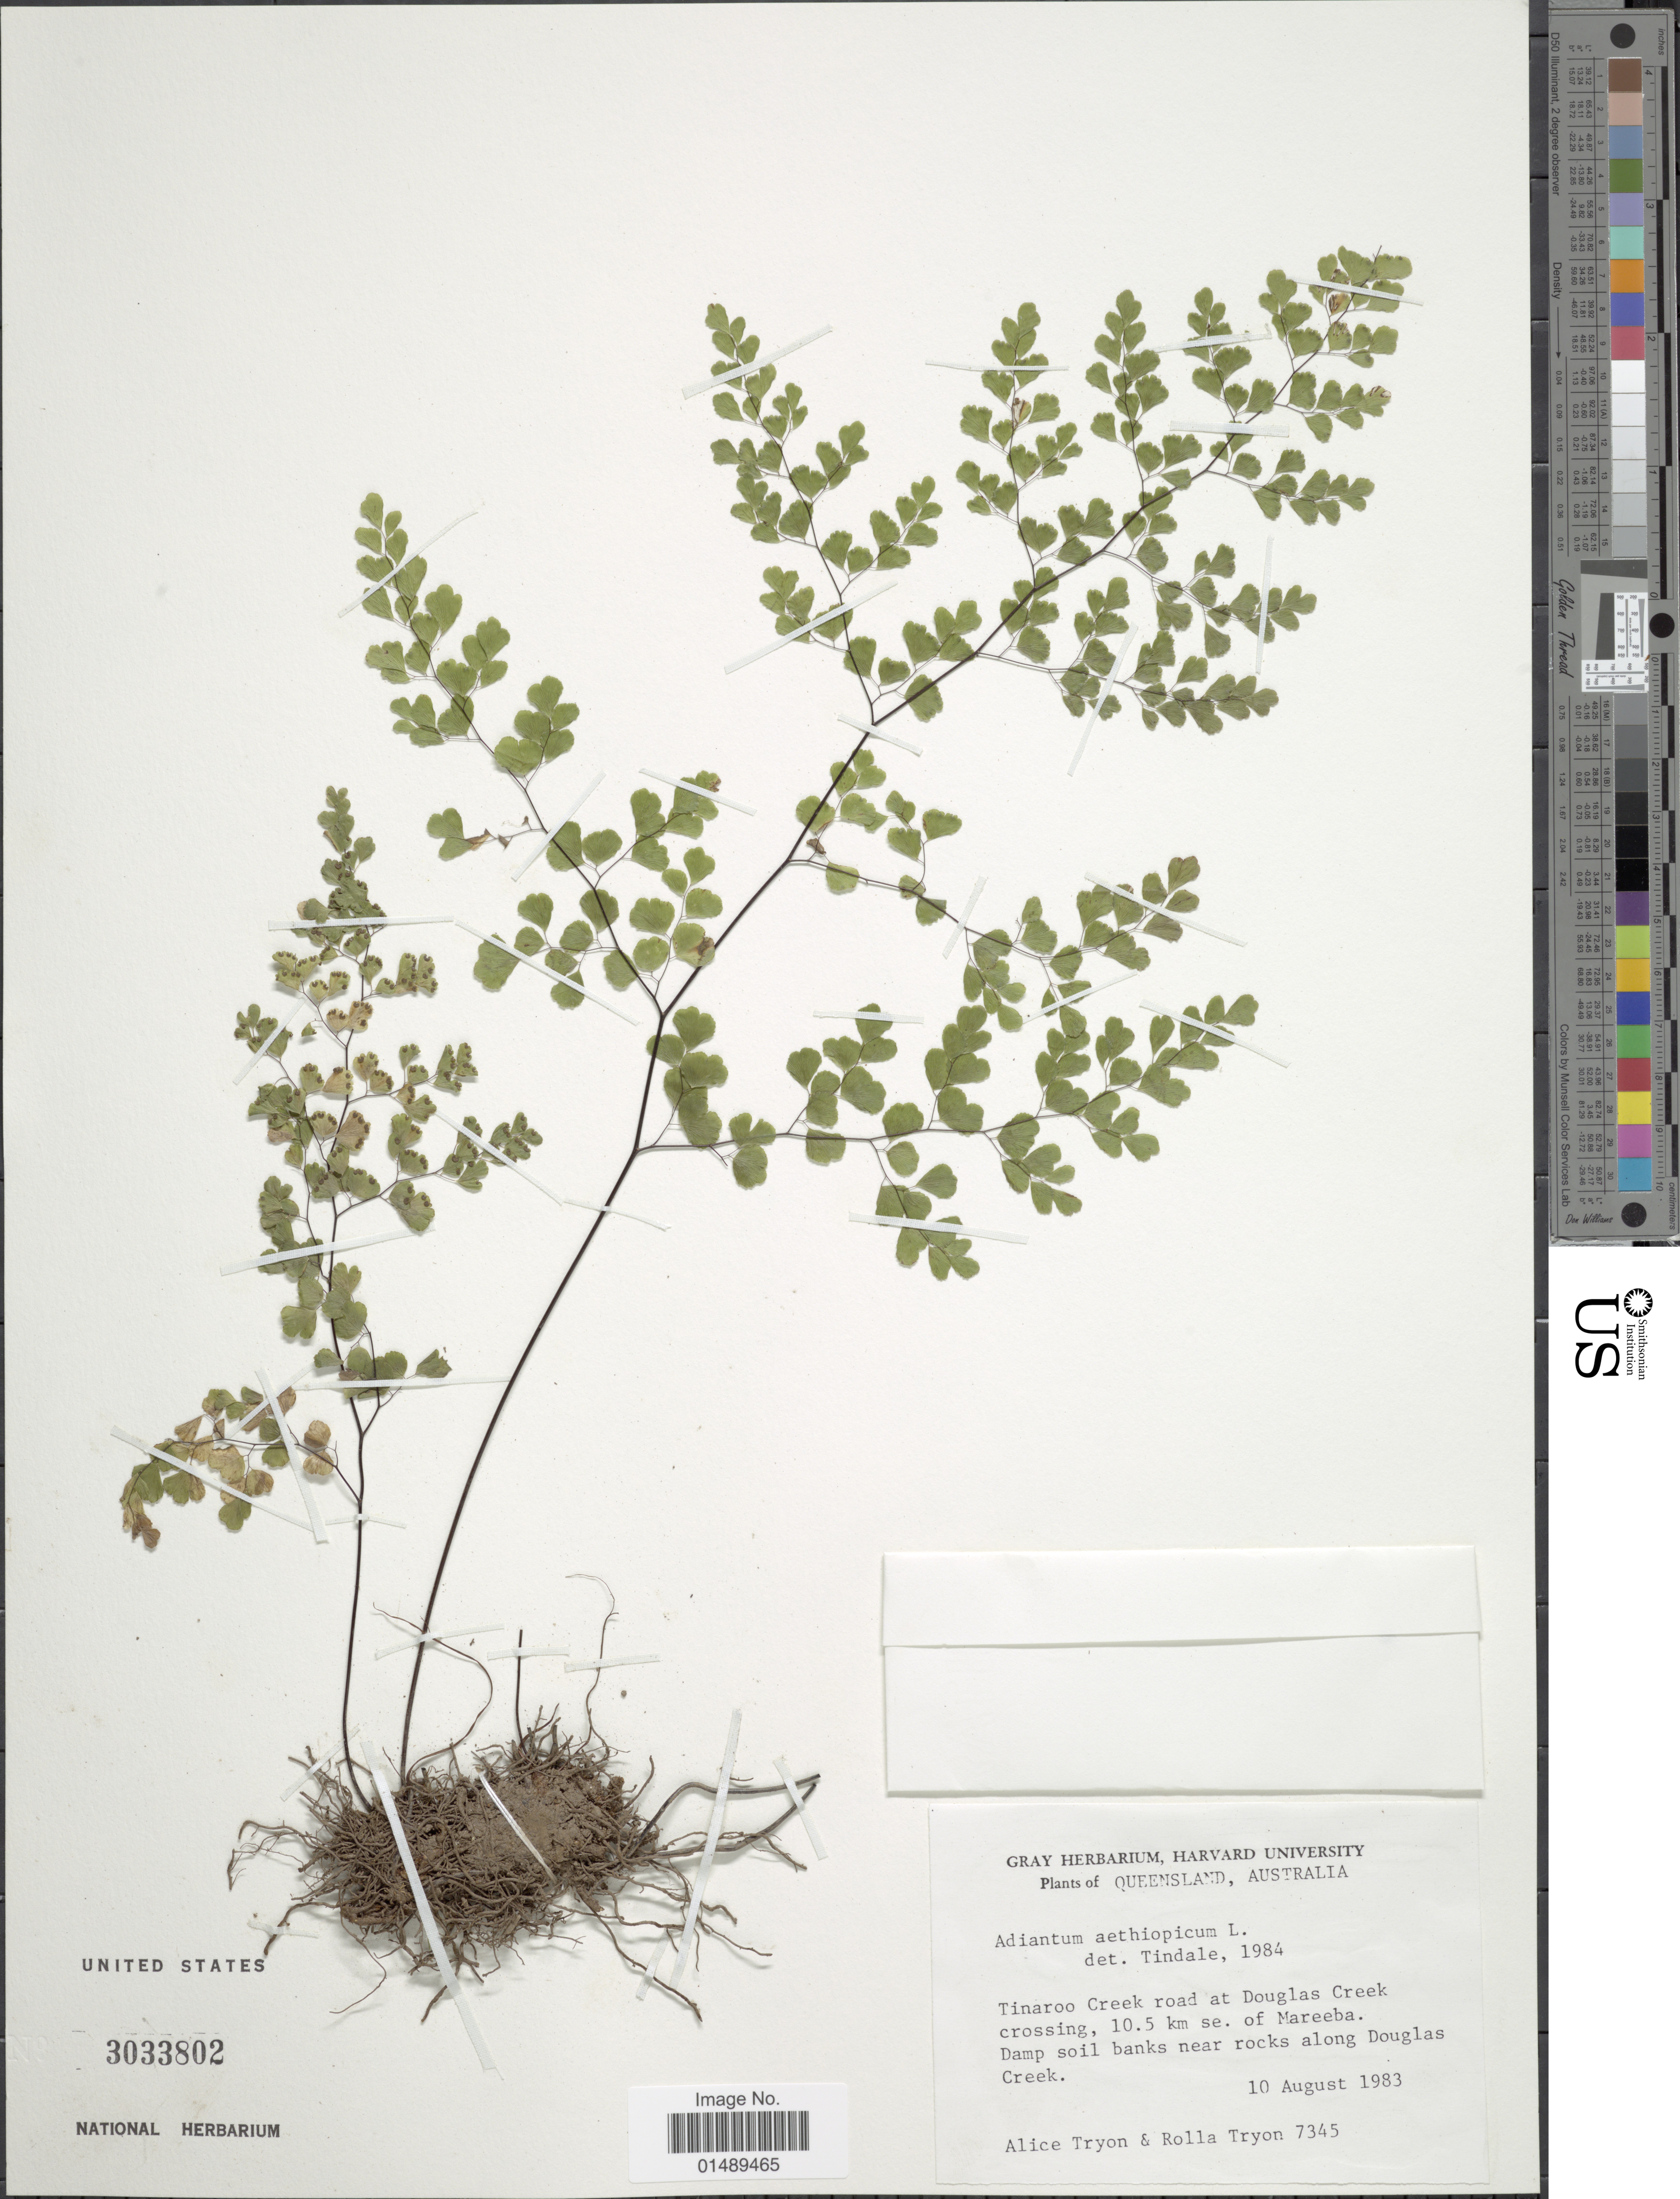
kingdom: Plantae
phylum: Tracheophyta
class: Polypodiopsida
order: Polypodiales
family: Pteridaceae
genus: Adiantum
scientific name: Adiantum aethiopicum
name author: L.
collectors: A. F. Tryon & R. M. Tryon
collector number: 7345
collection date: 1983-08-10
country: Australia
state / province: Queensland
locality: Tinaroo creek at Douglas Creek crossing, 10.5 km se of Mareeba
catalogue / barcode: US 3033802